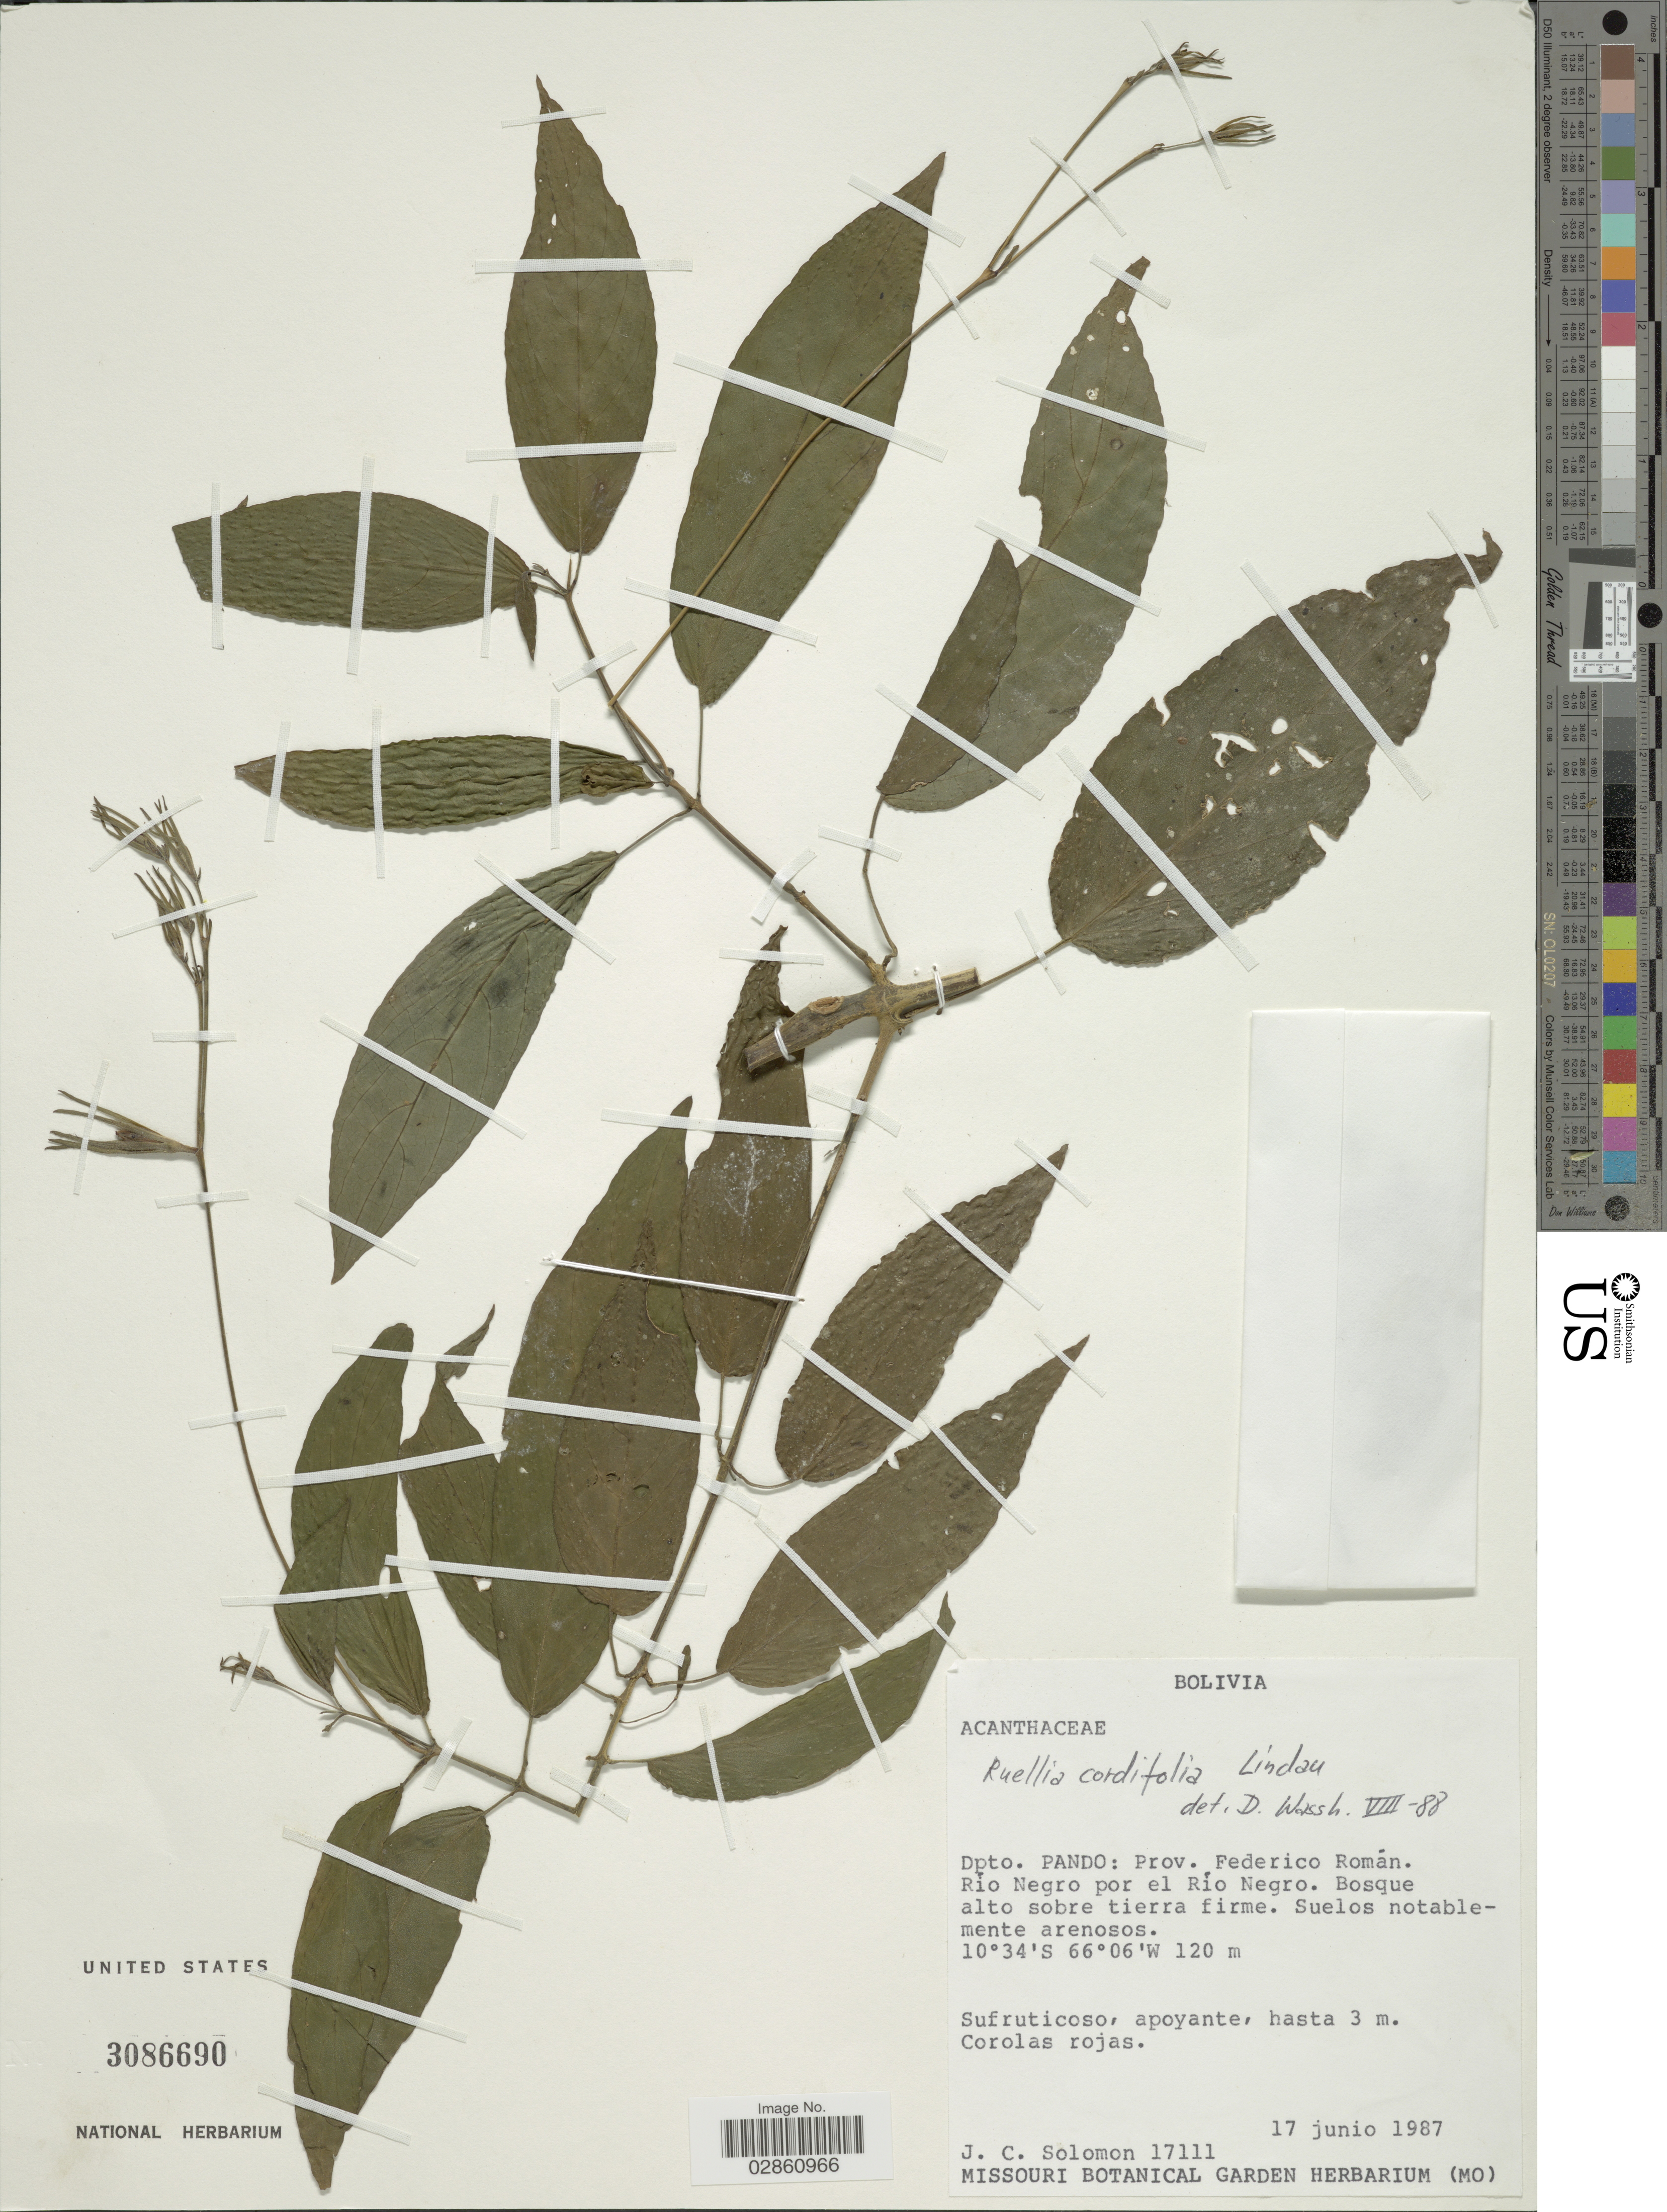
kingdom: Plantae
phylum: Tracheophyta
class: Magnoliopsida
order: Lamiales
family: Acanthaceae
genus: Ruellia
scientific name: Ruellia inflata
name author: Rich.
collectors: J. C. Solomon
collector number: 17111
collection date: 1987-06-17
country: Bolivia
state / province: Pando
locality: Dpto. Pando: Prov. Federico Román. Río Negro por el Río Negro.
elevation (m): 120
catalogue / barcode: US 3086690